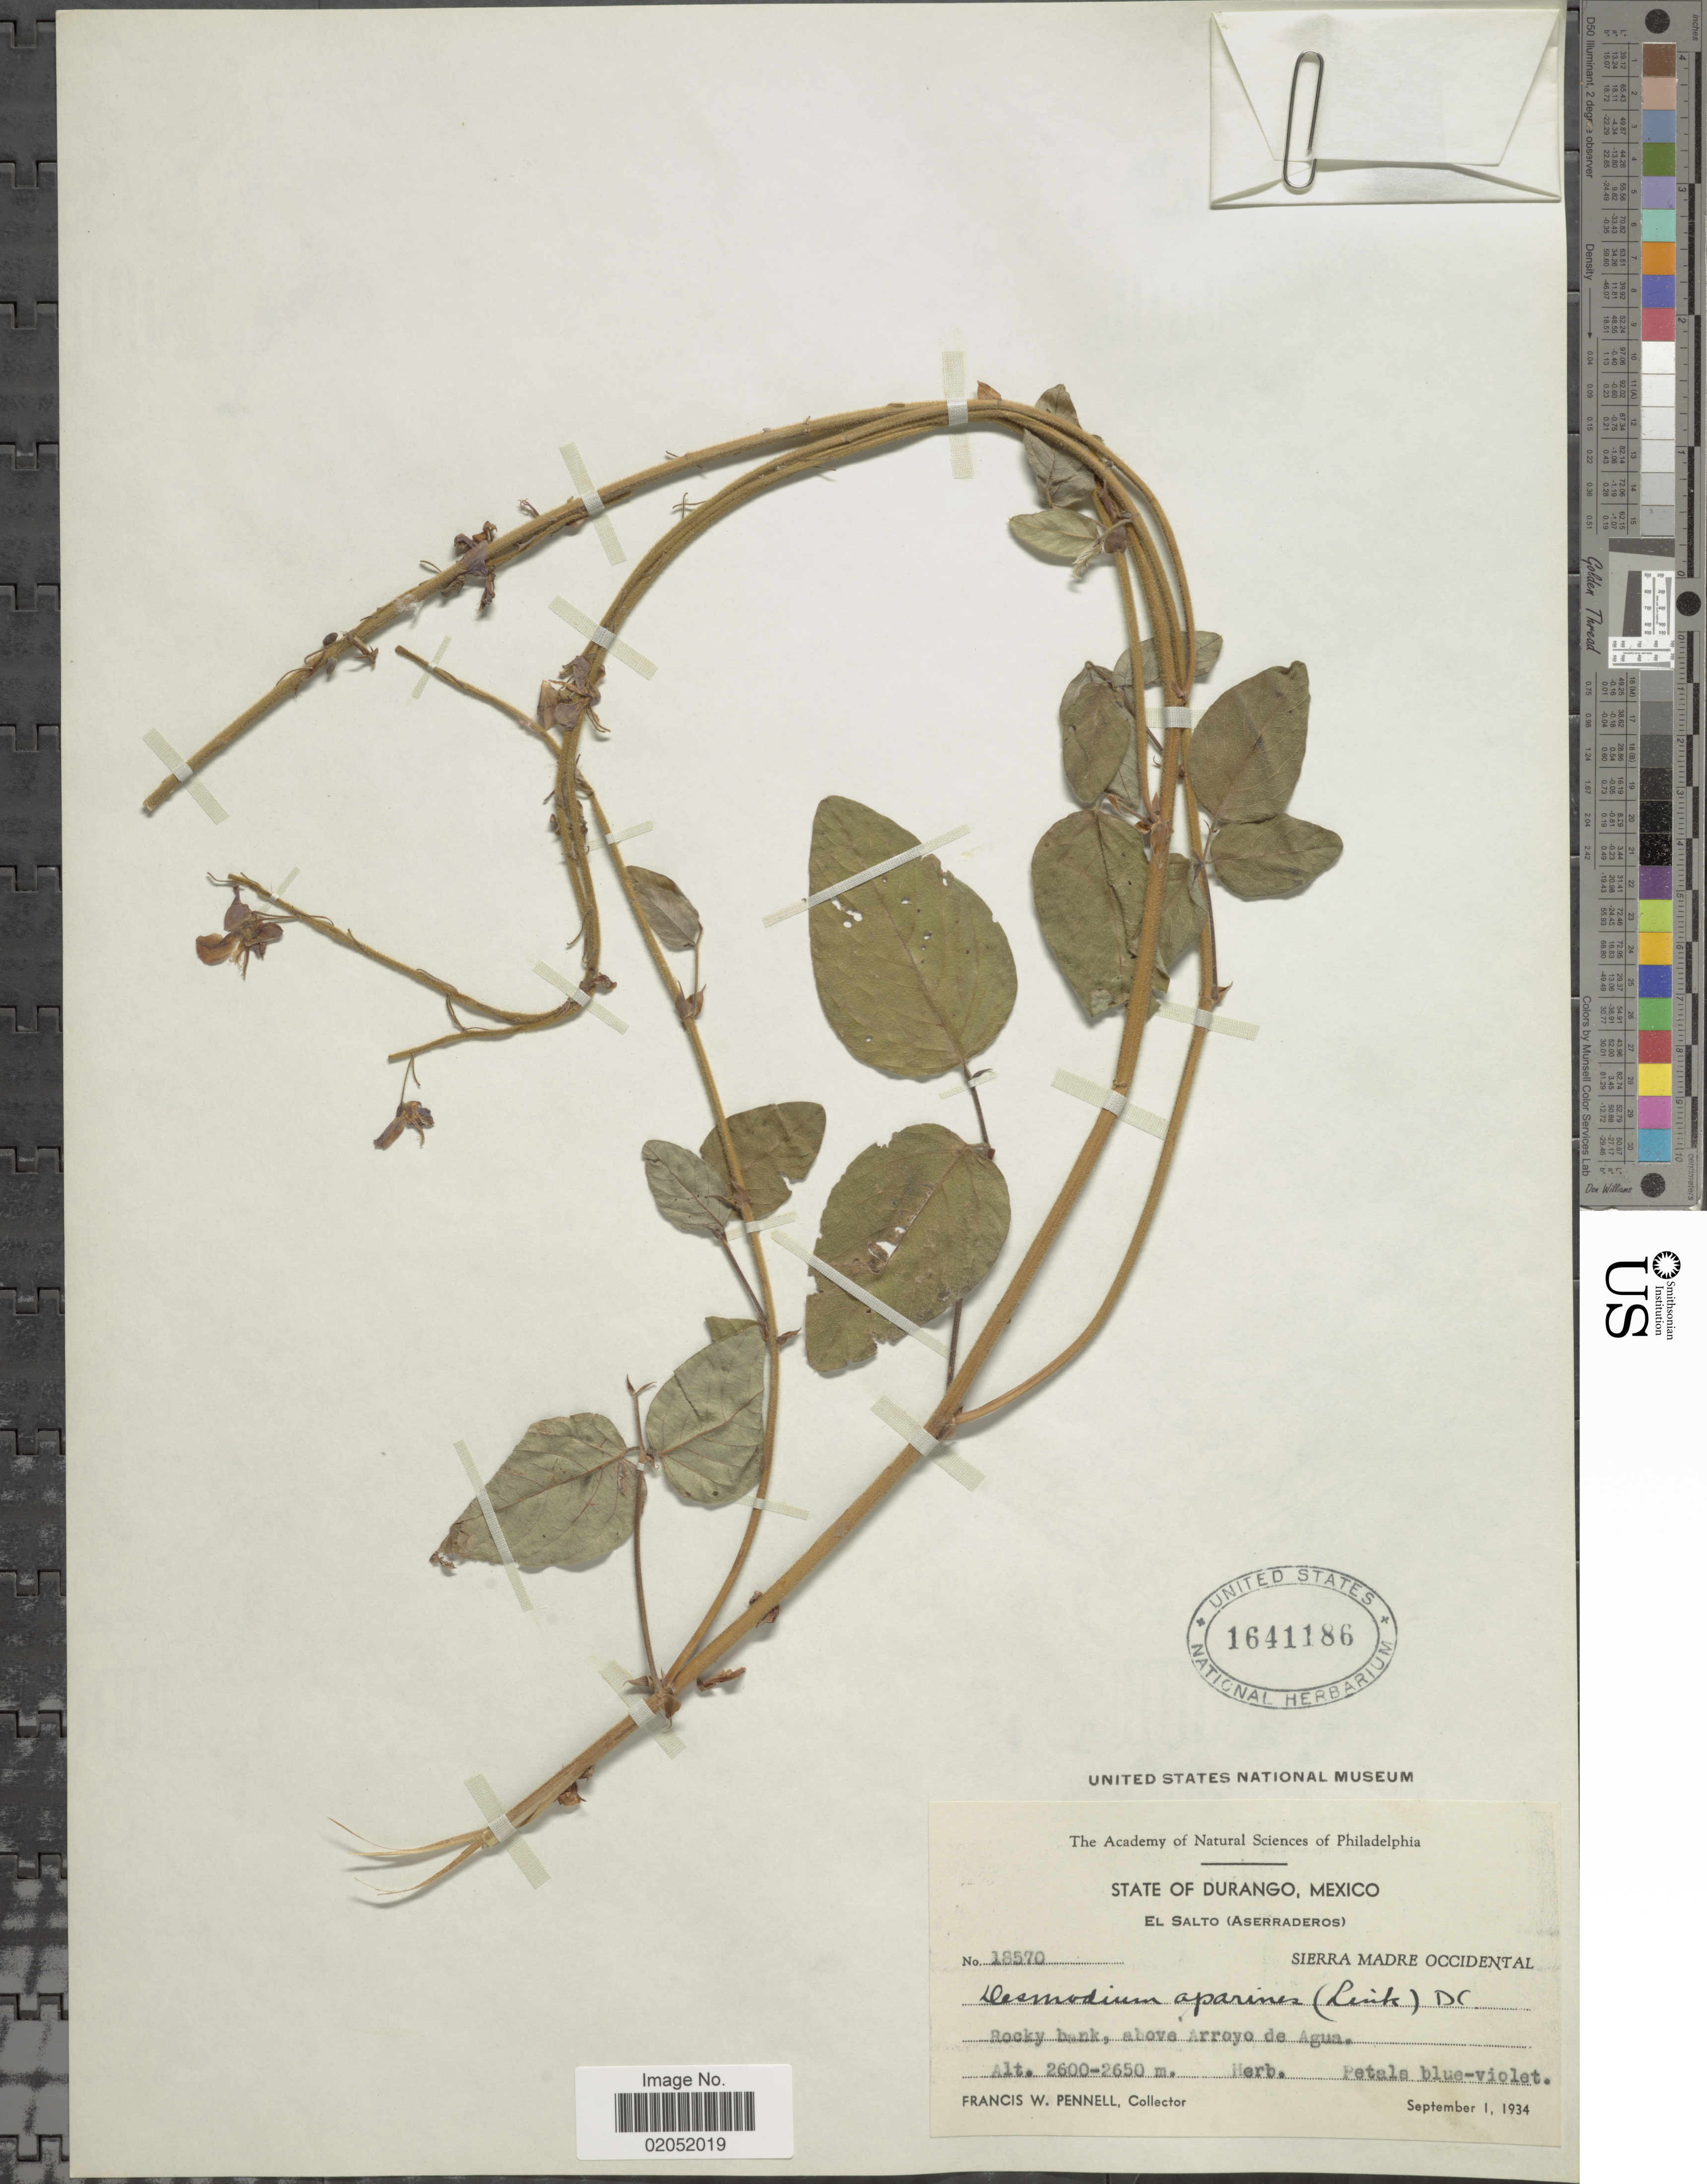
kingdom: Plantae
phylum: Tracheophyta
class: Magnoliopsida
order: Fabales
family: Fabaceae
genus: Desmodium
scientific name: Desmodium aparines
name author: (Link) DC.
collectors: F. W. Pennell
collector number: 18570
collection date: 1934-09-01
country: Mexico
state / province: Durango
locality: El Salto (Aserraderos) Sierra Madre Occidental. Above Arroyo de Agua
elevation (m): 2600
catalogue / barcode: US 1641186